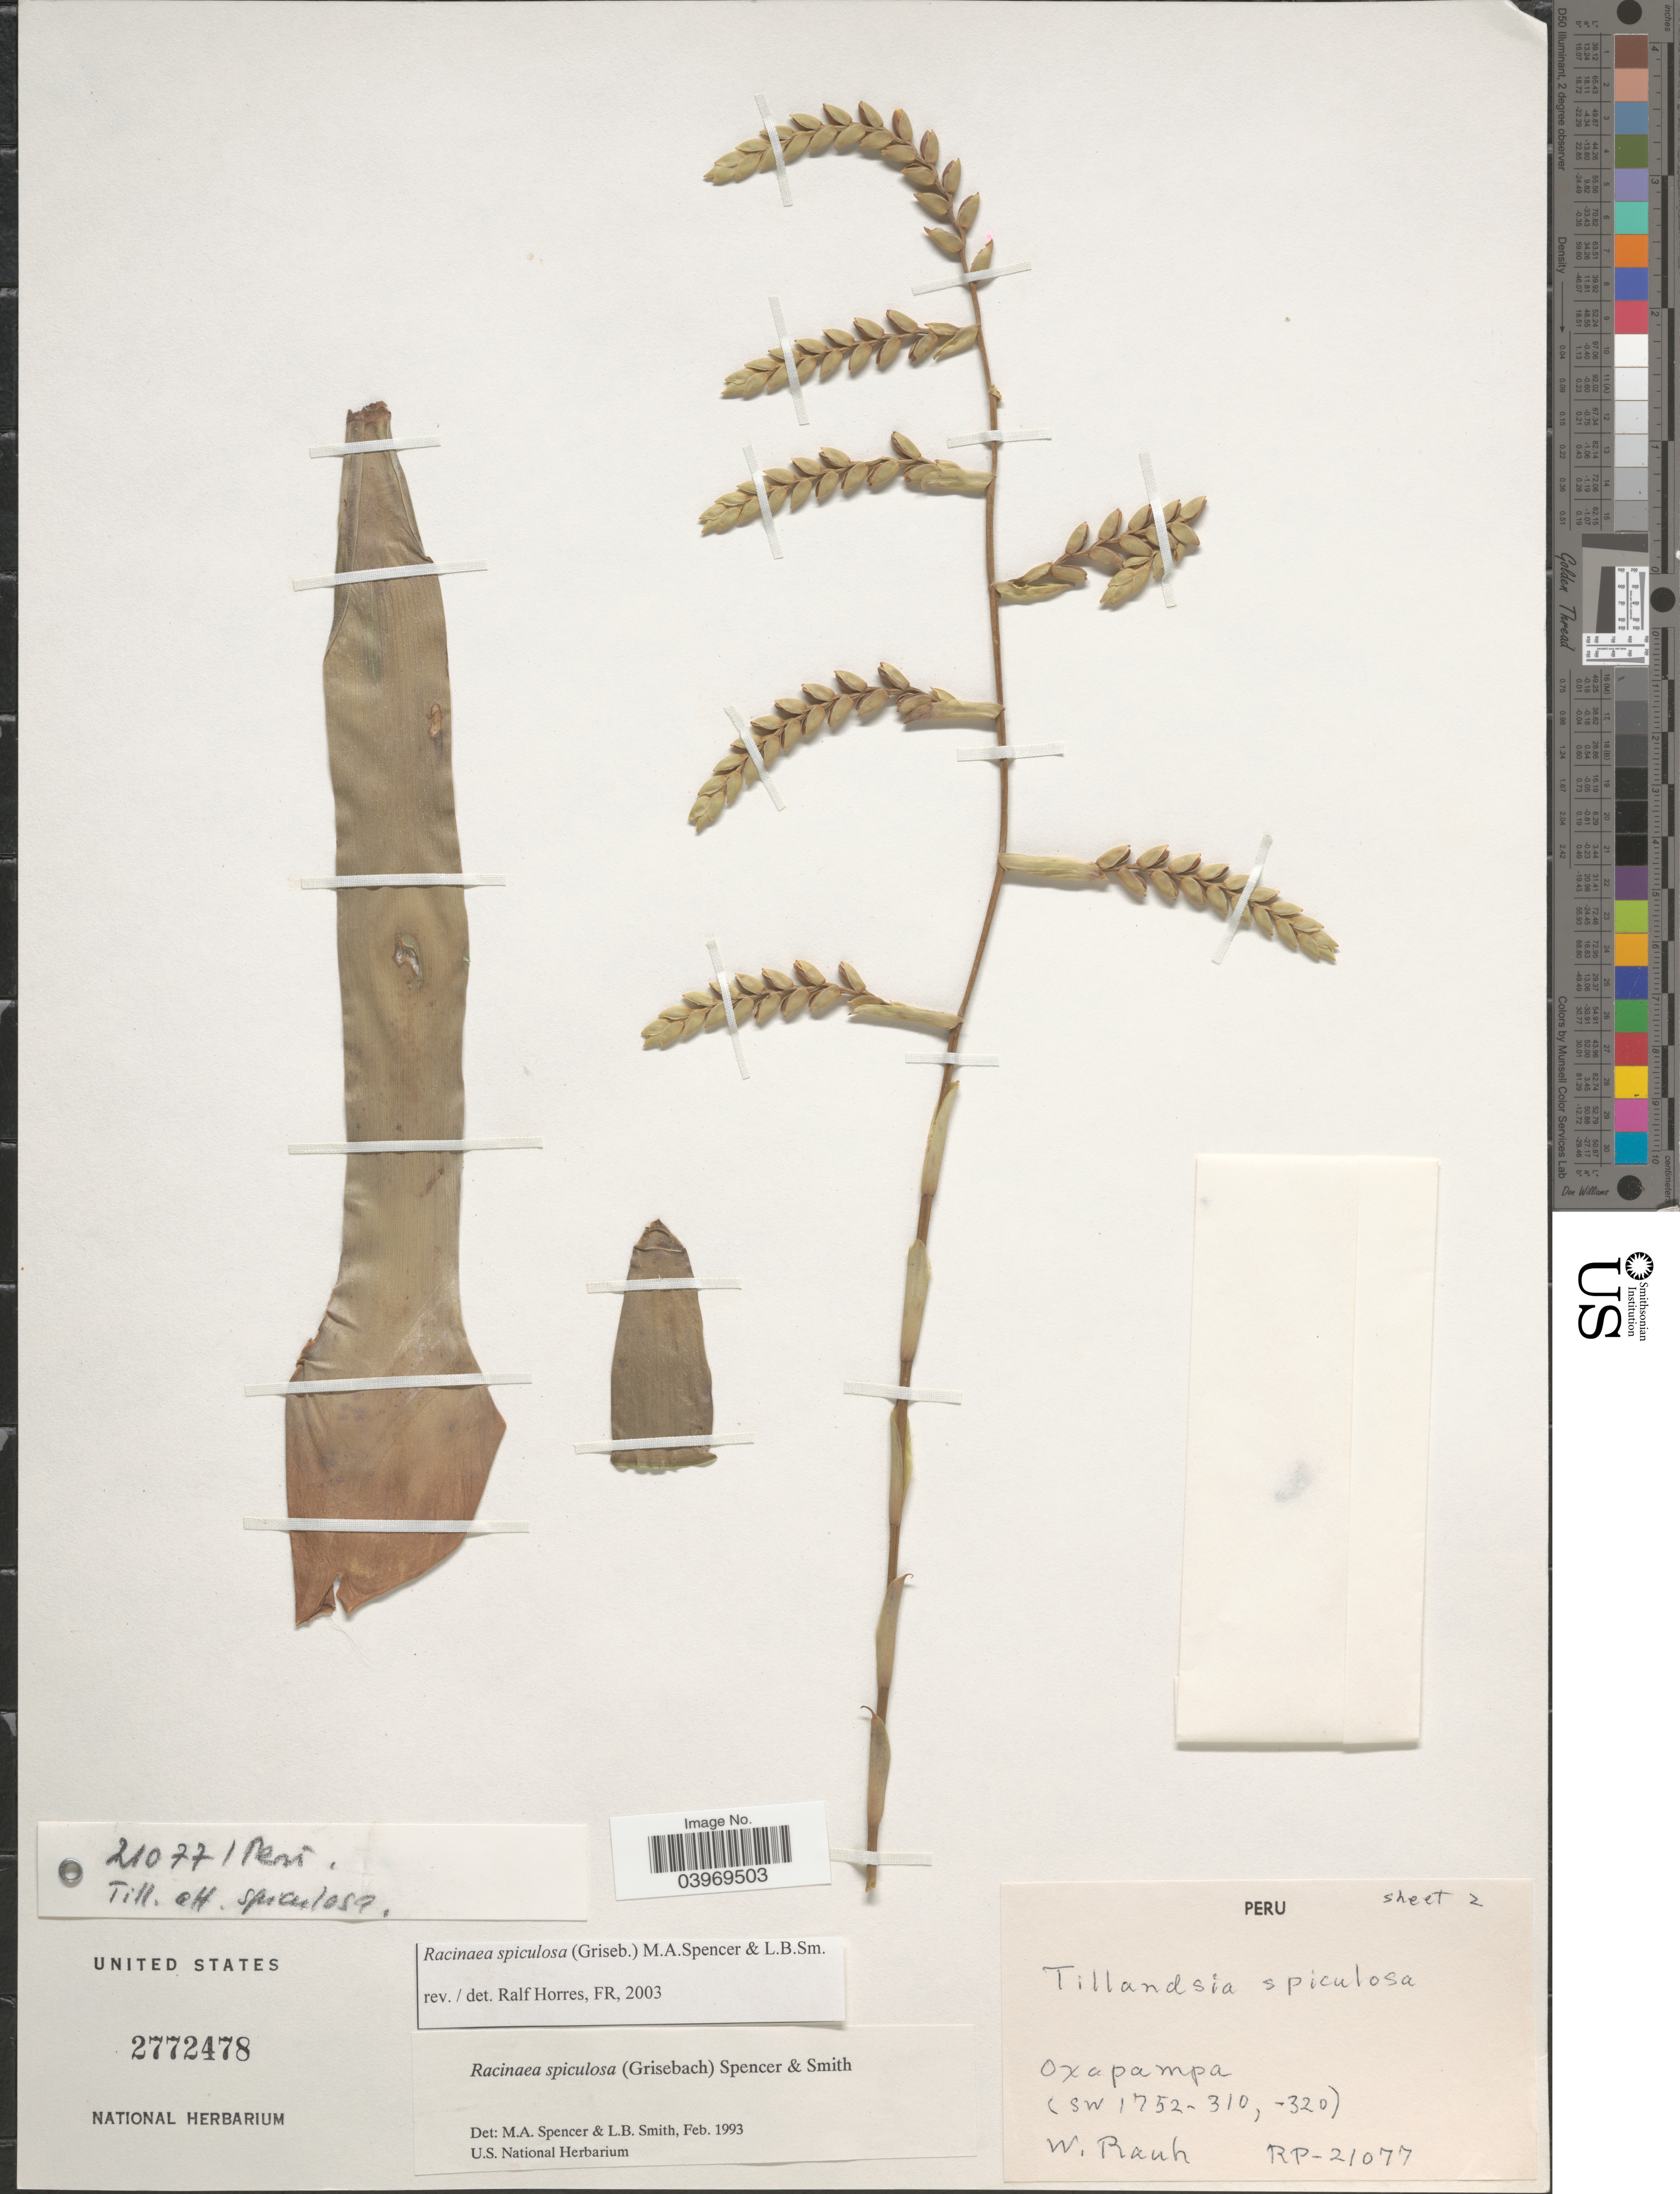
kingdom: Plantae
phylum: Tracheophyta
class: Liliopsida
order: Poales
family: Bromeliaceae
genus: Racinaea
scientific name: Racinaea spiculosa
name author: (Griseb.) M.A. Spencer & L.B. Sm.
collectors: W. Rauh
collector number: RP-21077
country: Peru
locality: Oxapampa. (SW 1752-310, -320).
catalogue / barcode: US 2772478